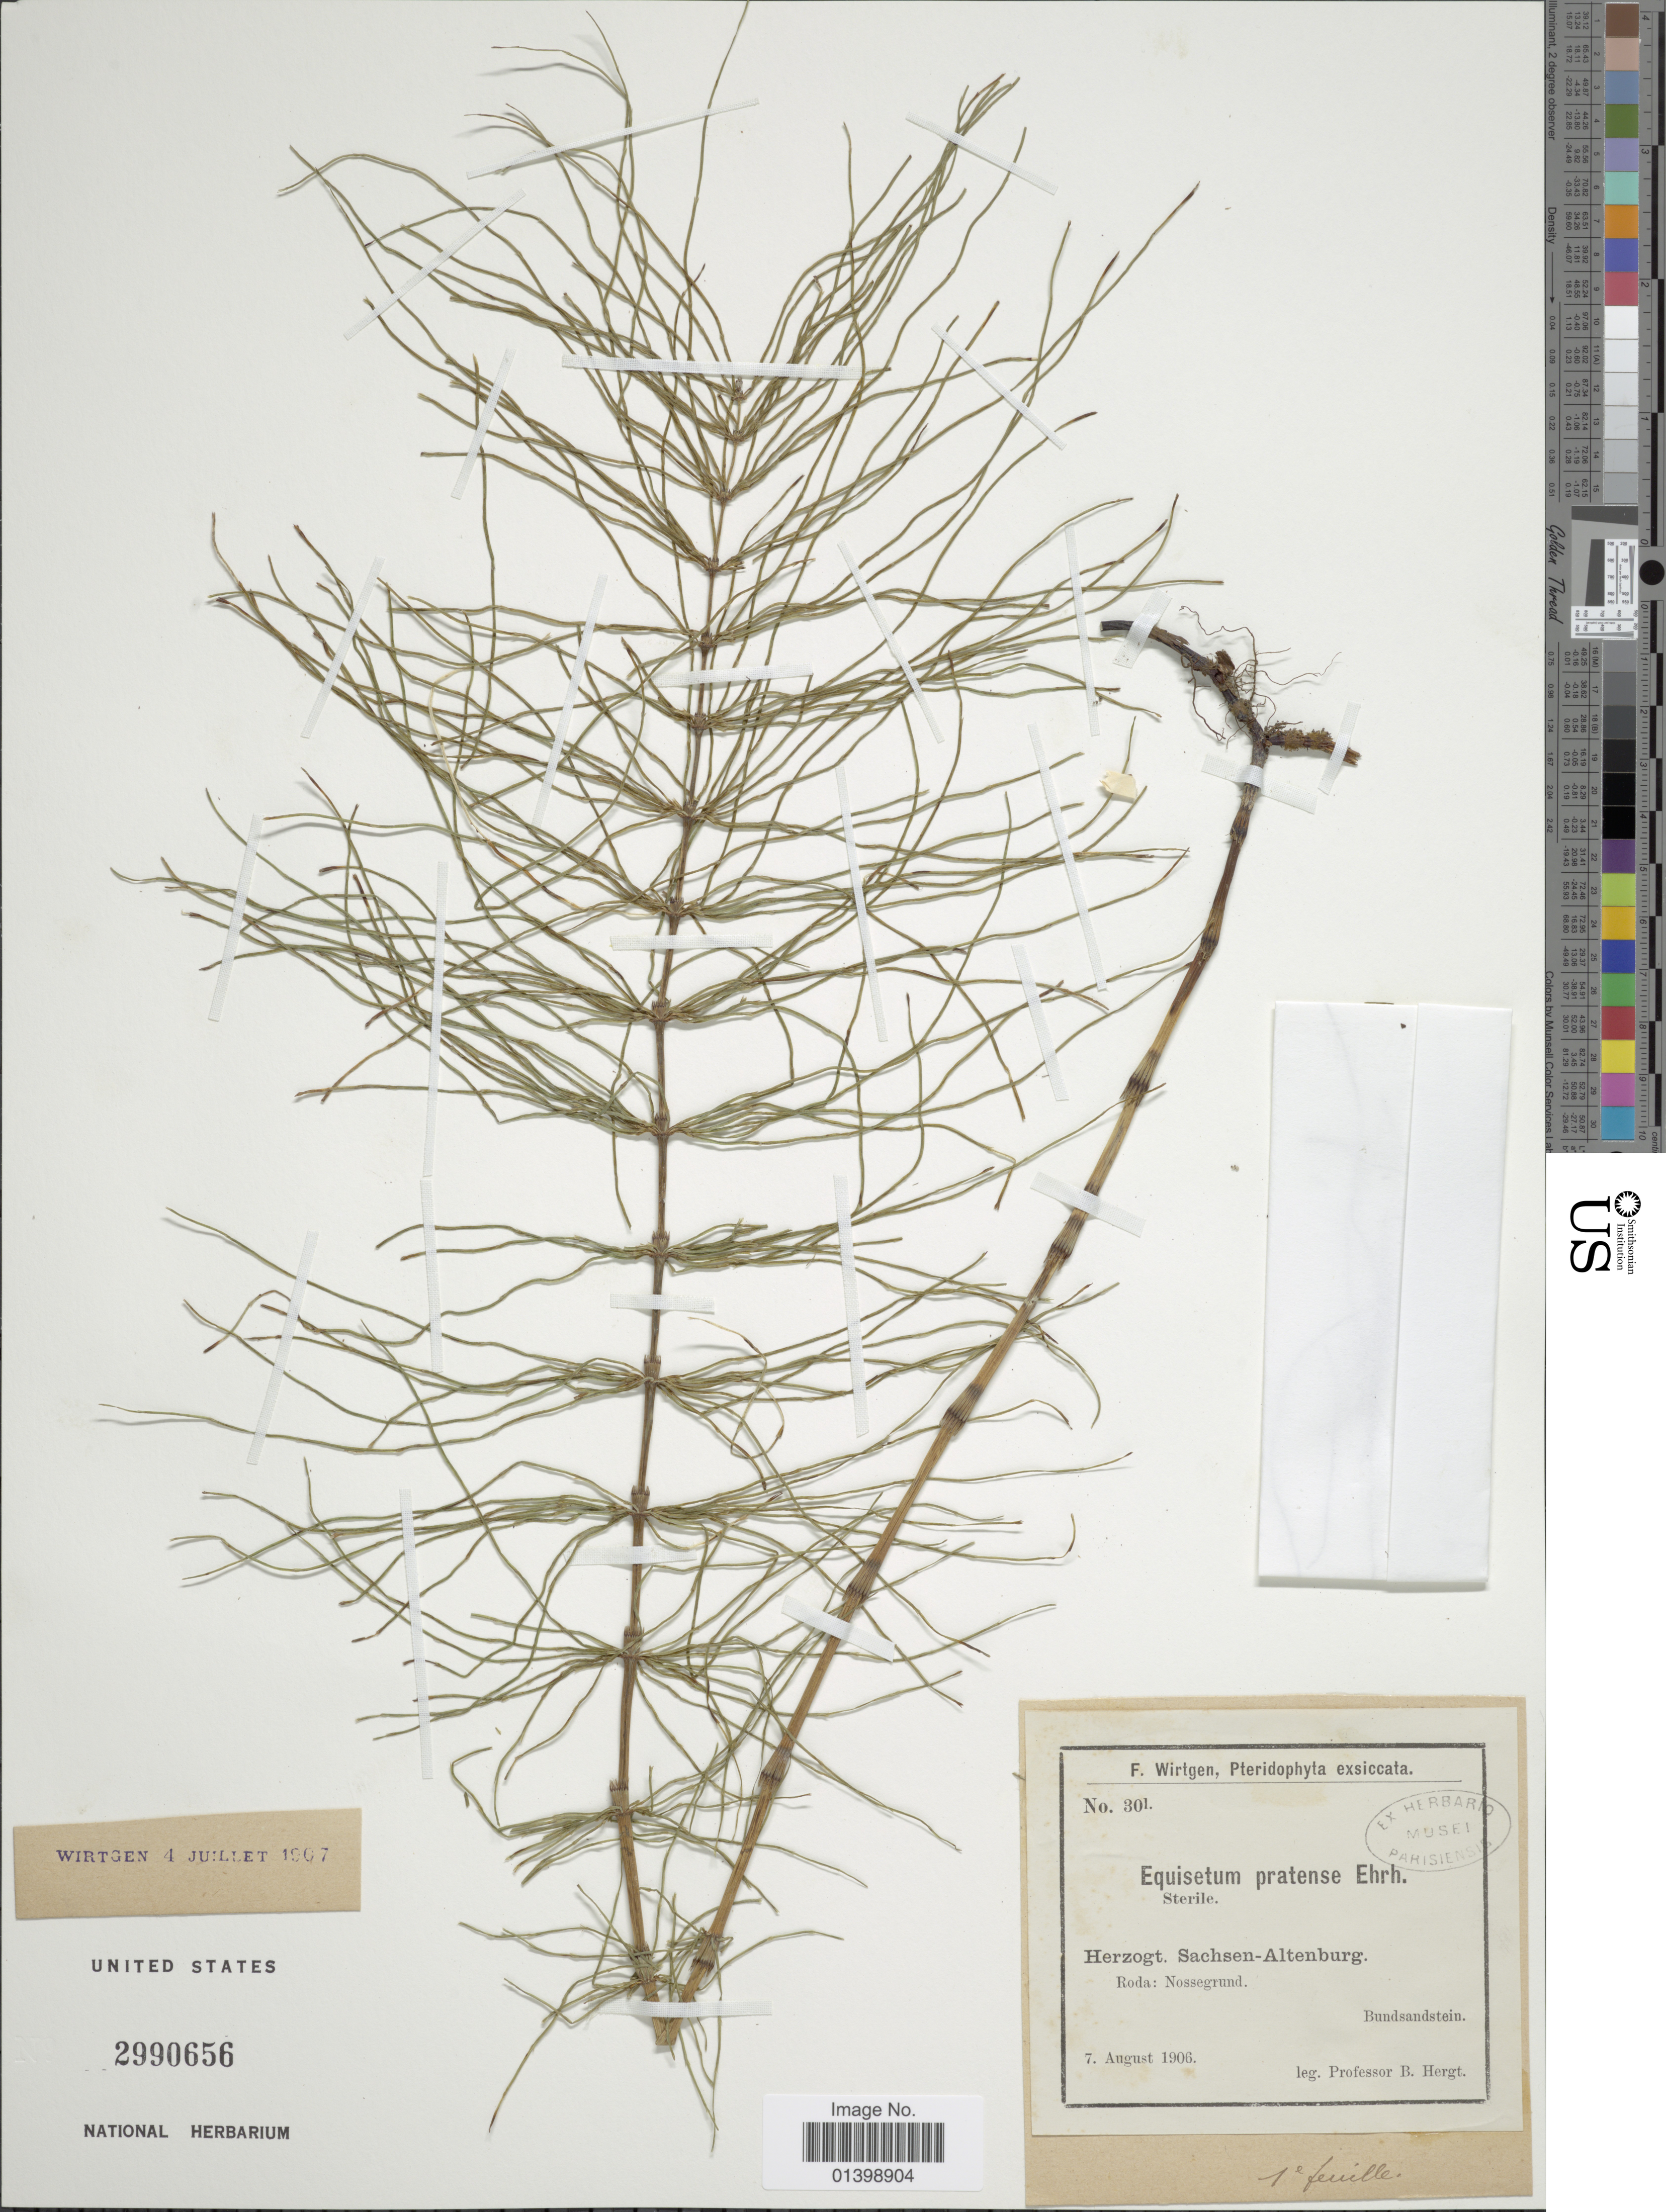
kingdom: Plantae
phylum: Tracheophyta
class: Polypodiopsida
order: Equisetales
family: Equisetaceae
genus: Equisetum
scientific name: Equisetum pratense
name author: Ehrh.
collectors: B. Hergt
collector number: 30I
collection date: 1906-08-07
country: Germany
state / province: Sachsen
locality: Herzogt. Sachsen-Altenburg, Roda: Nossegrund, Bundsanstein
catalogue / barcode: US 2990656